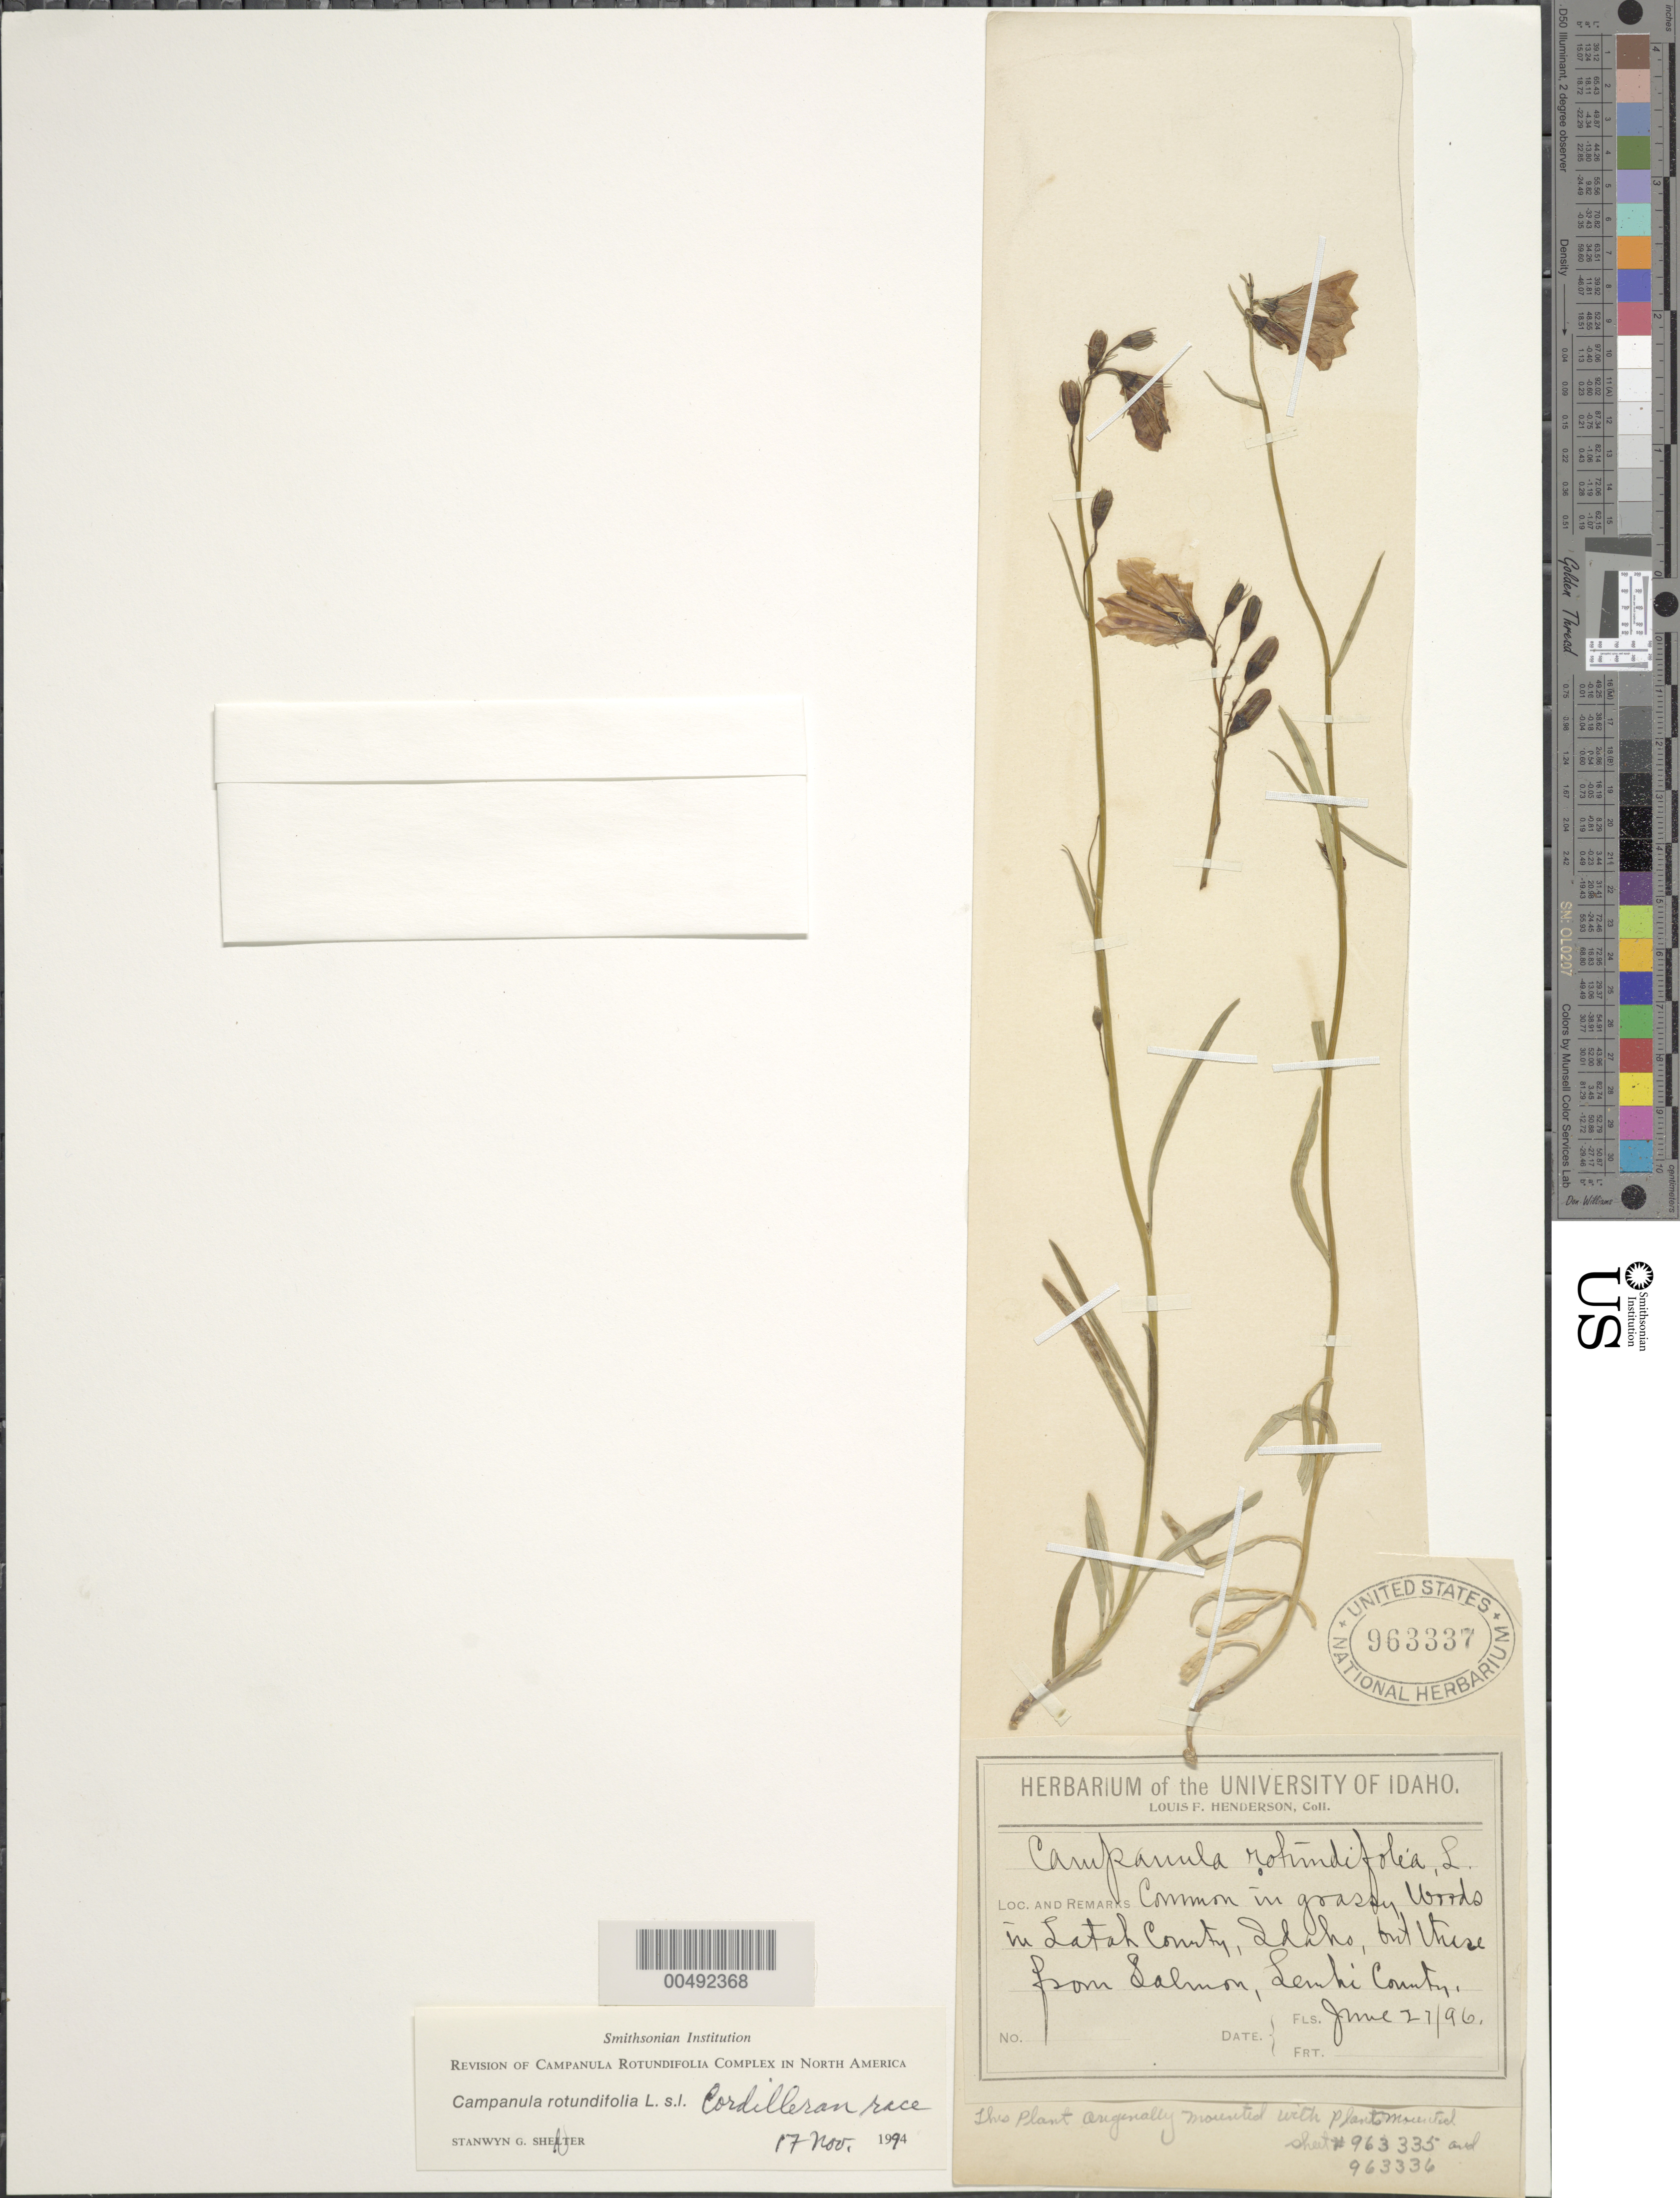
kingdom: Plantae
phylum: Tracheophyta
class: Magnoliopsida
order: Asterales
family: Campanulaceae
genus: Campanula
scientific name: Campanula rotundifolia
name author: L.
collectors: L. F. Henderson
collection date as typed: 27 Jun 1896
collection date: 1896-06-27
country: United States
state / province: Idaho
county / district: Lemhi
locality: Salmon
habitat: in grassy woods in Latah County, Idaho, but these are from Salmon, Lemhi Co.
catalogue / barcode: US 963337